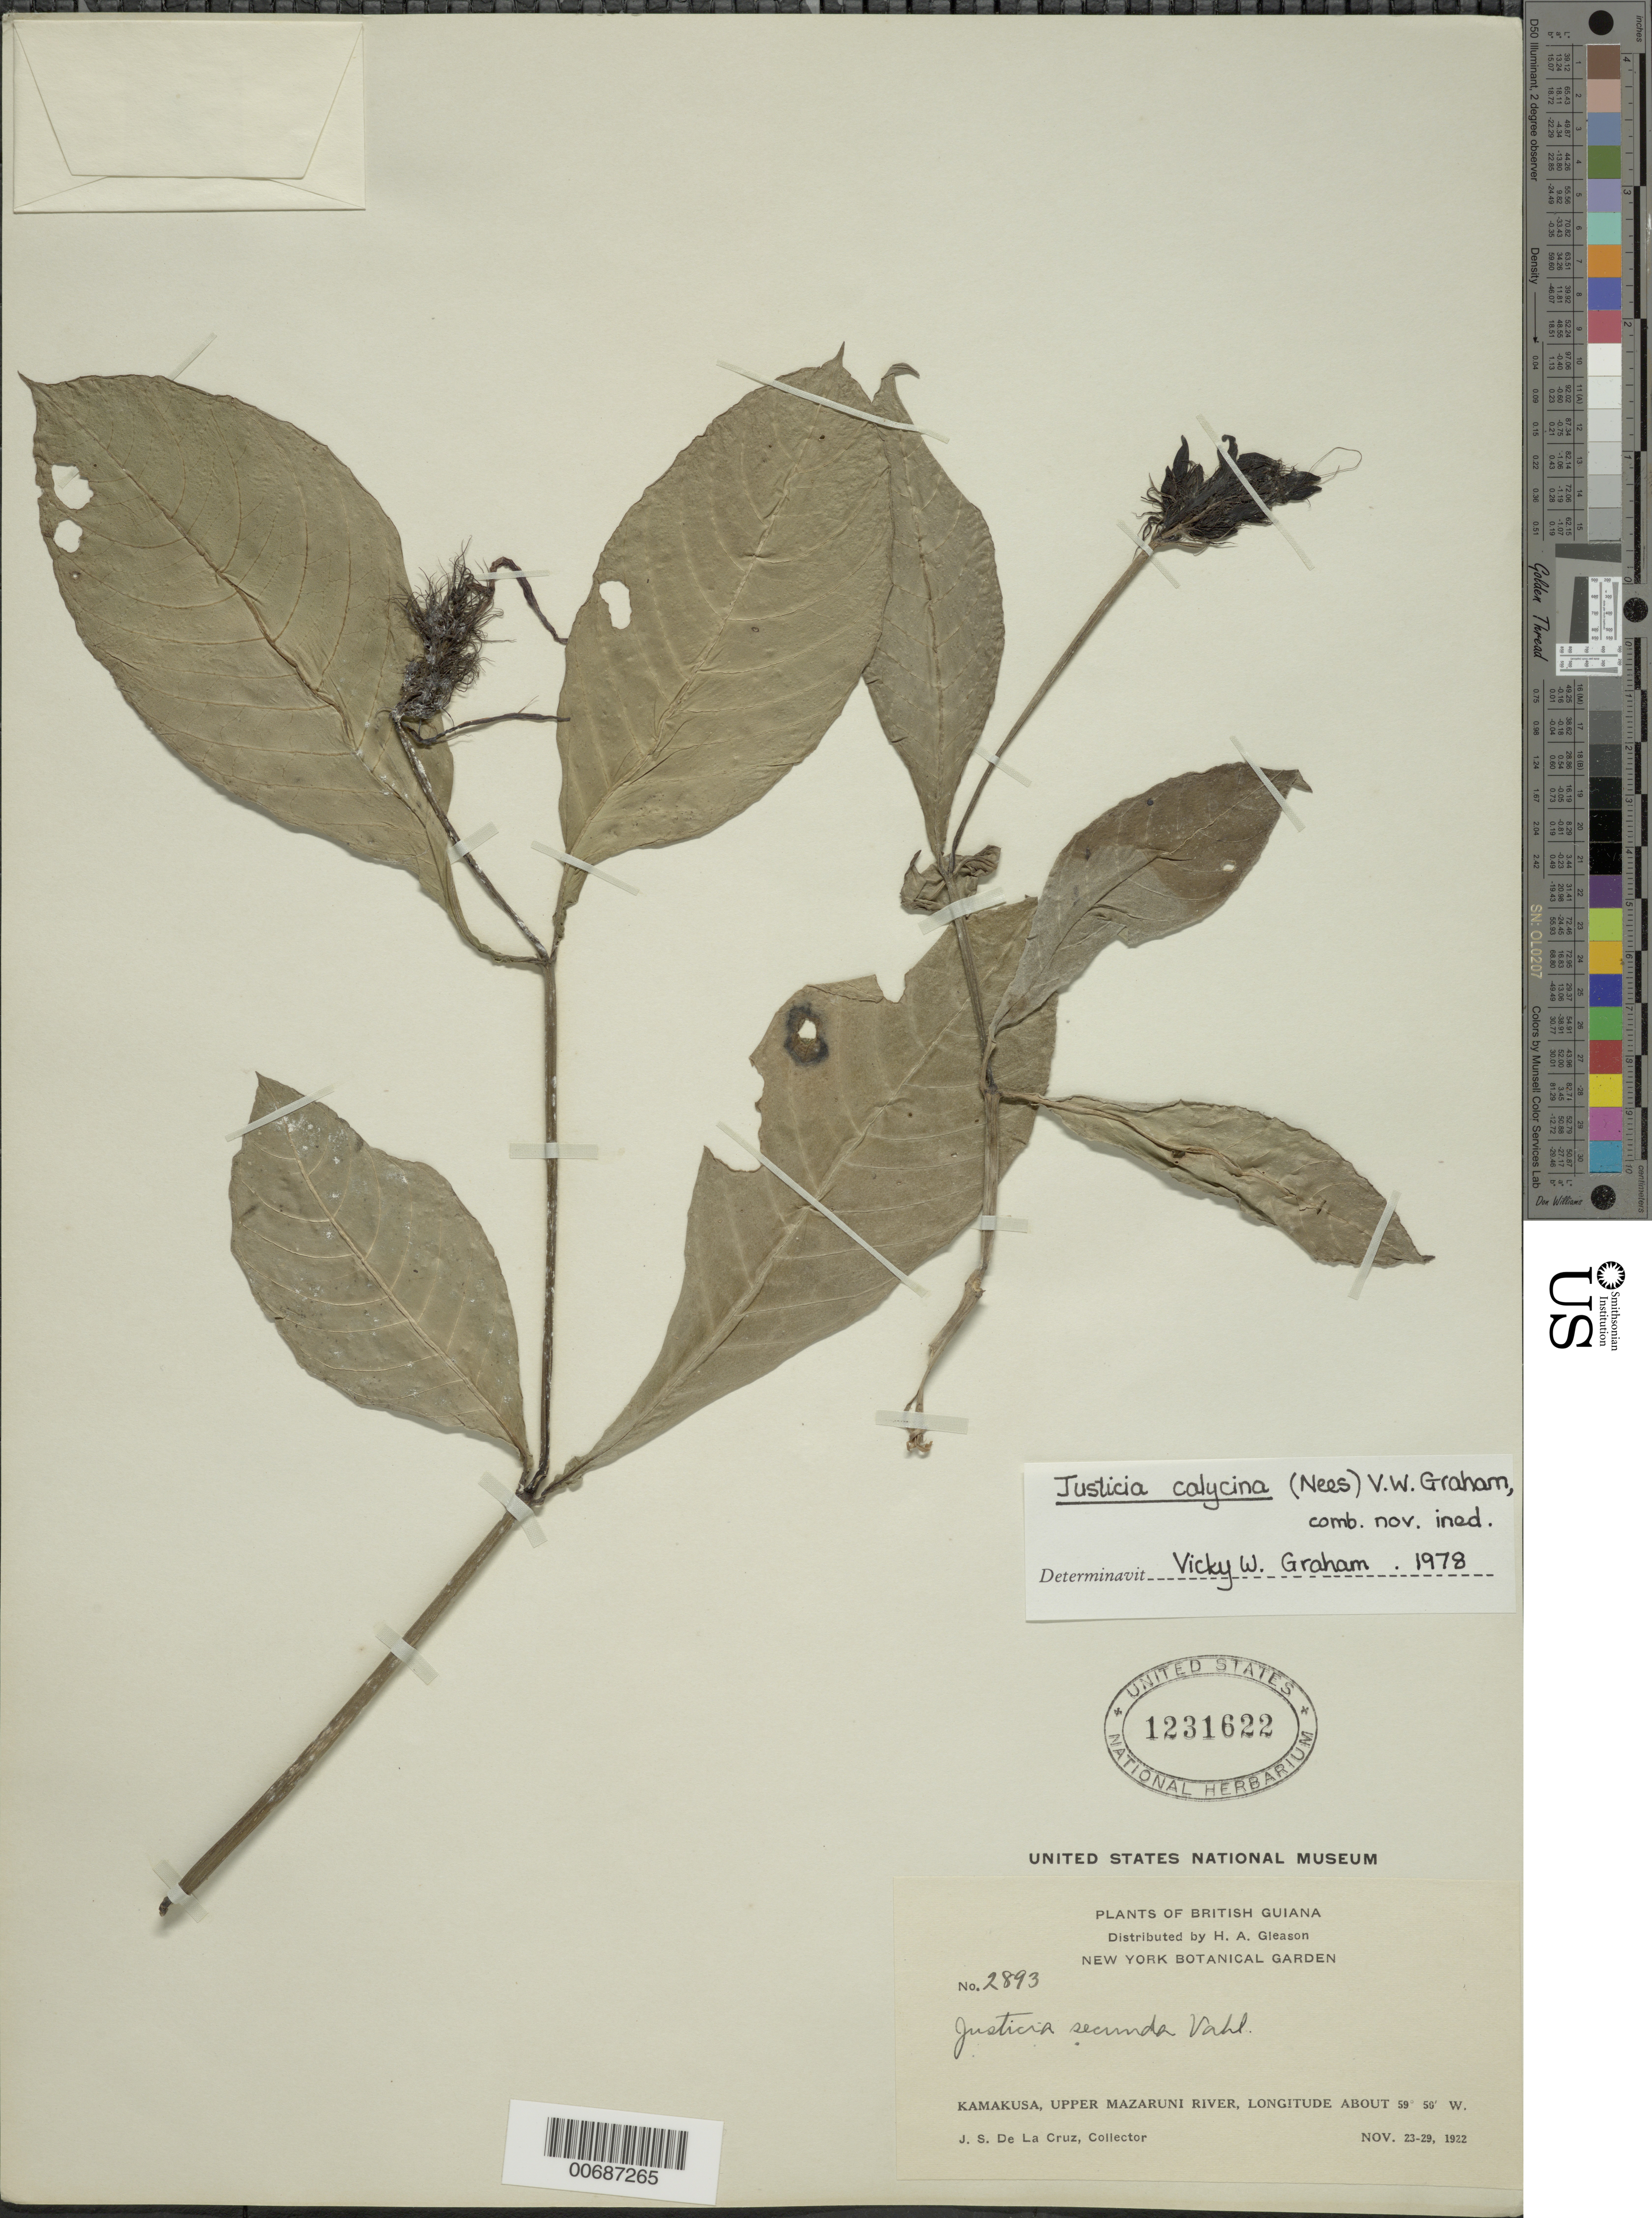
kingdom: Plantae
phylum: Tracheophyta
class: Magnoliopsida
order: Lamiales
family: Acanthaceae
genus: Justicia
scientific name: Justicia calycina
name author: (Nees) V.A.W. Graham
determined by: Graham, V. W.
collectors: J. S. de la Cruz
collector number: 2893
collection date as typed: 23-Nov-22 to 29-Nov-22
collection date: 1922-11-23/1922-11-29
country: Guyana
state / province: Cuyuni-Mazaruni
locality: Kamakusa, Upper Mazaruni R.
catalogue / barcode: US 1231622